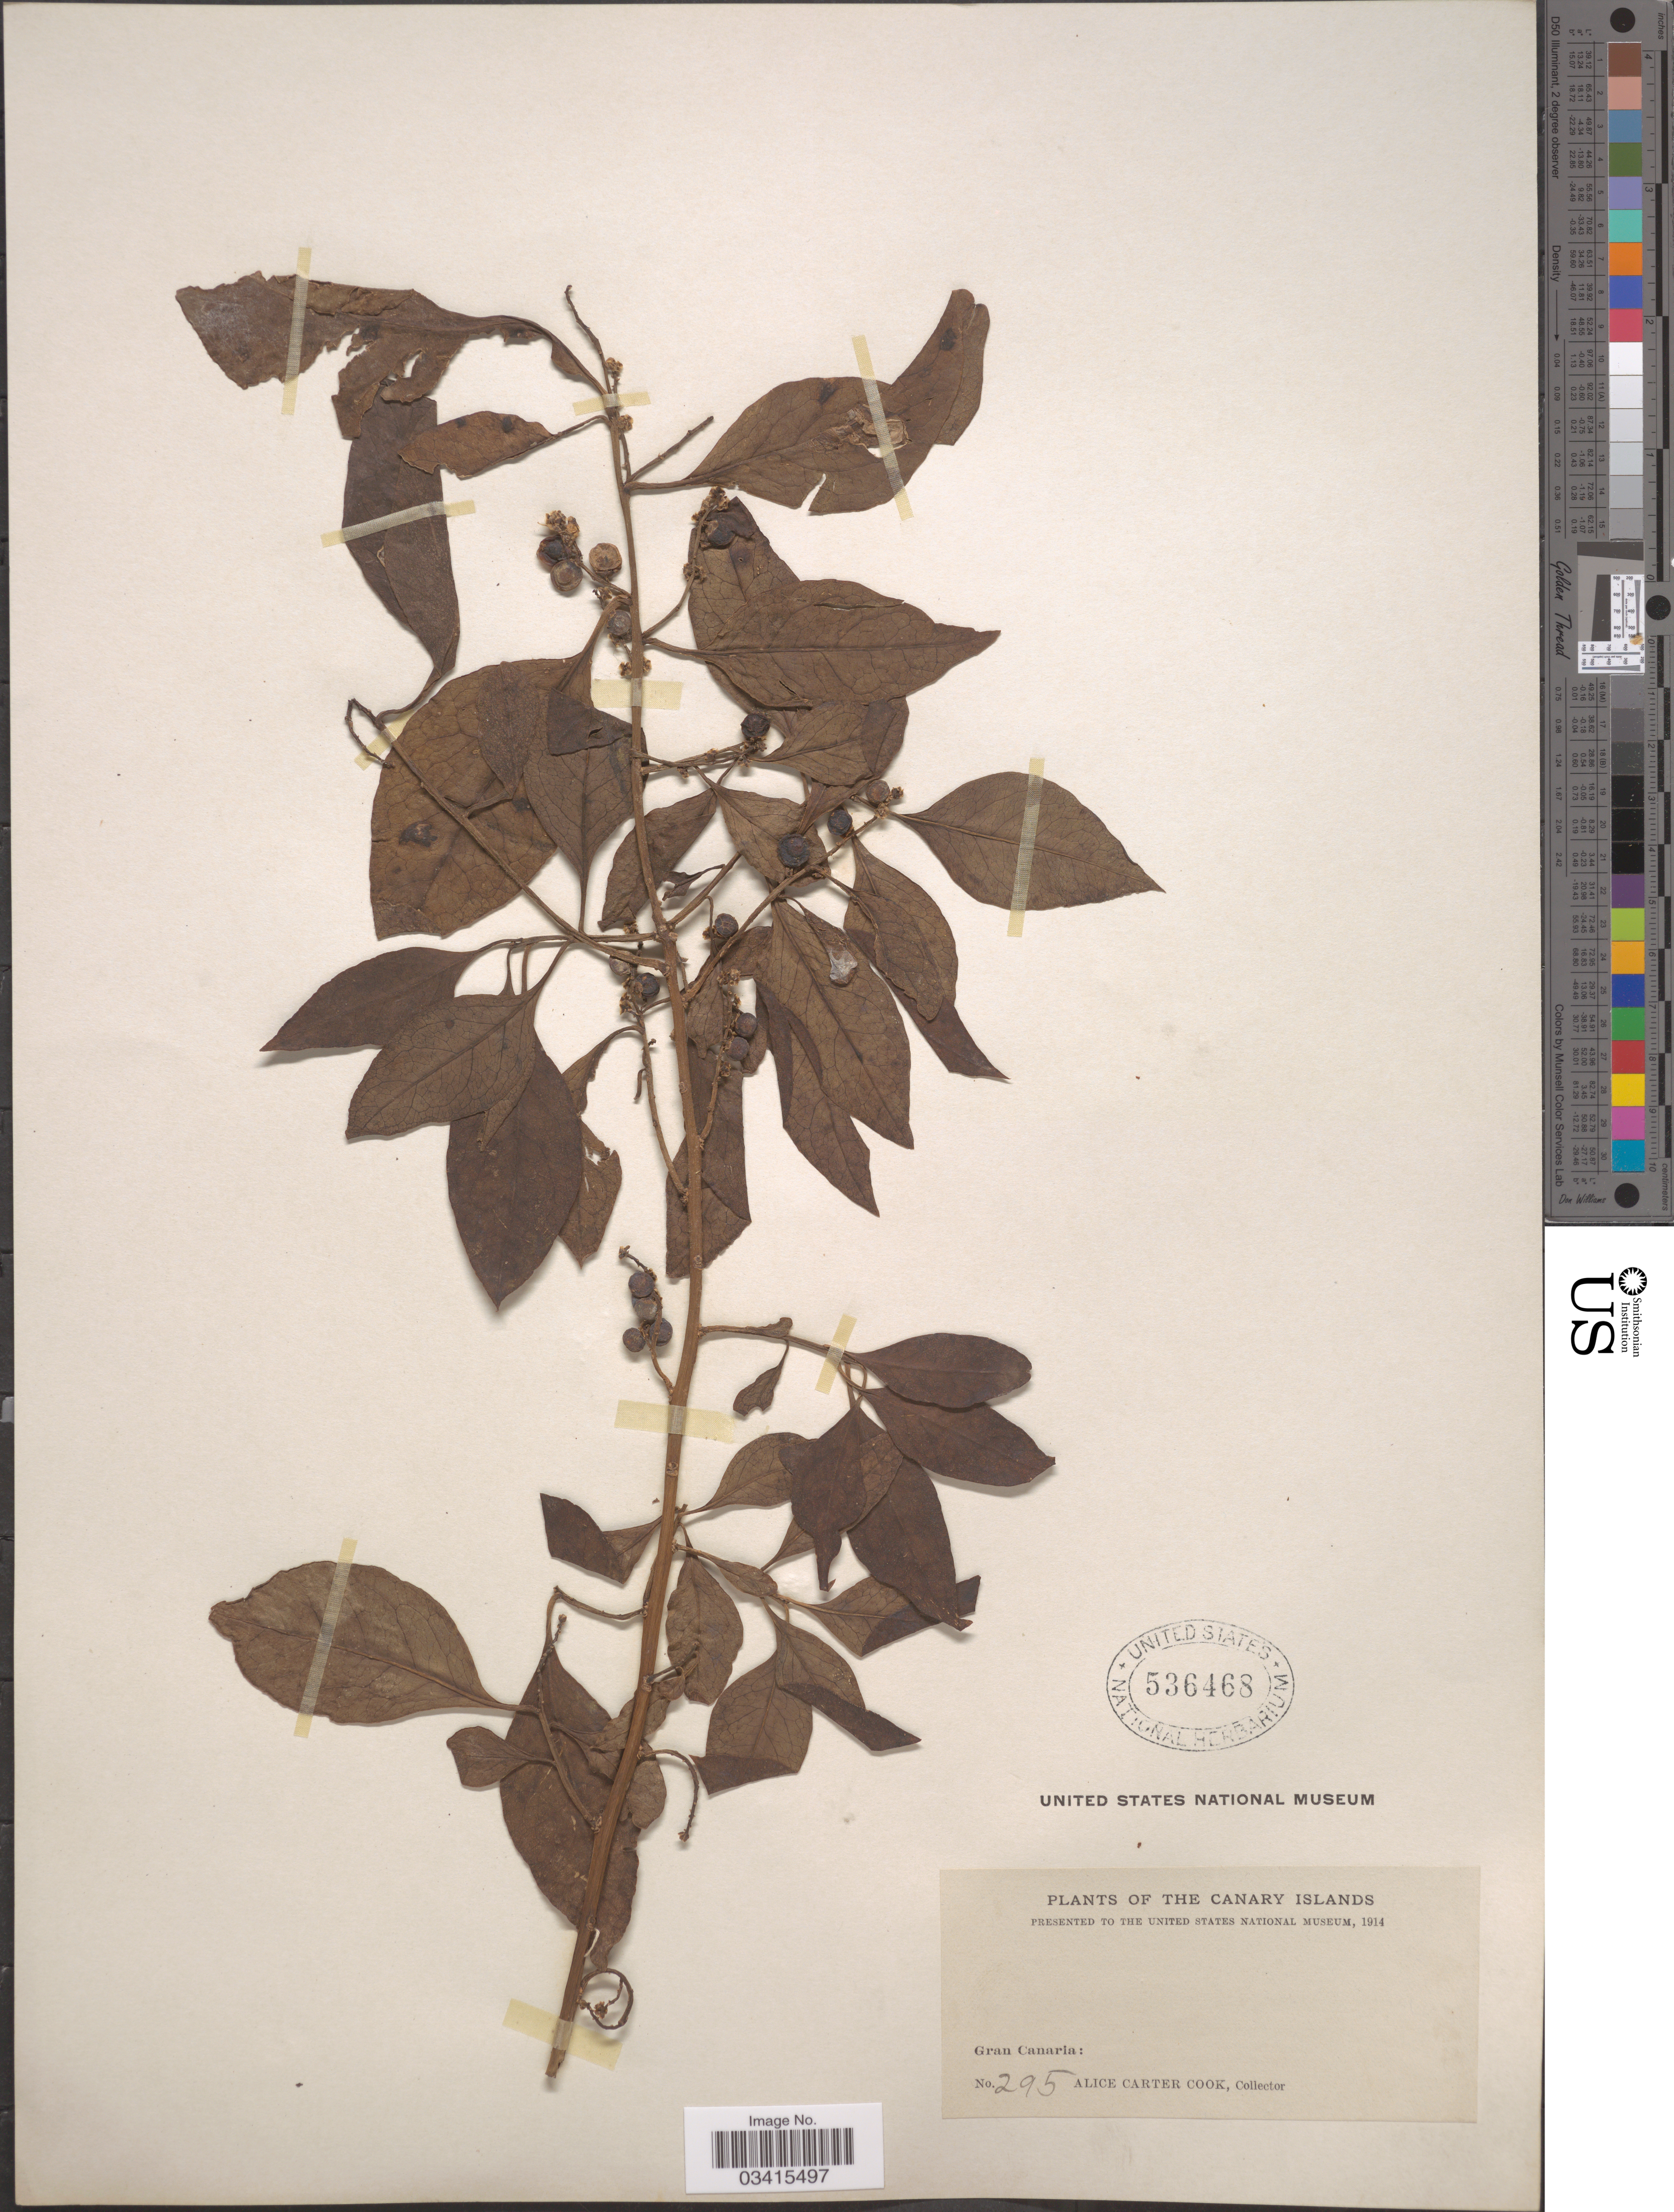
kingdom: Plantae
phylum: Tracheophyta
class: Magnoliopsida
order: Rosales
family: Cannabaceae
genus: Celtis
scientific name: Celtis sp.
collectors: Alice C. Cook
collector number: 295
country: Spain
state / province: Canarias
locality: Canary Islands. Gran Canaria.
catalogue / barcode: US 536468